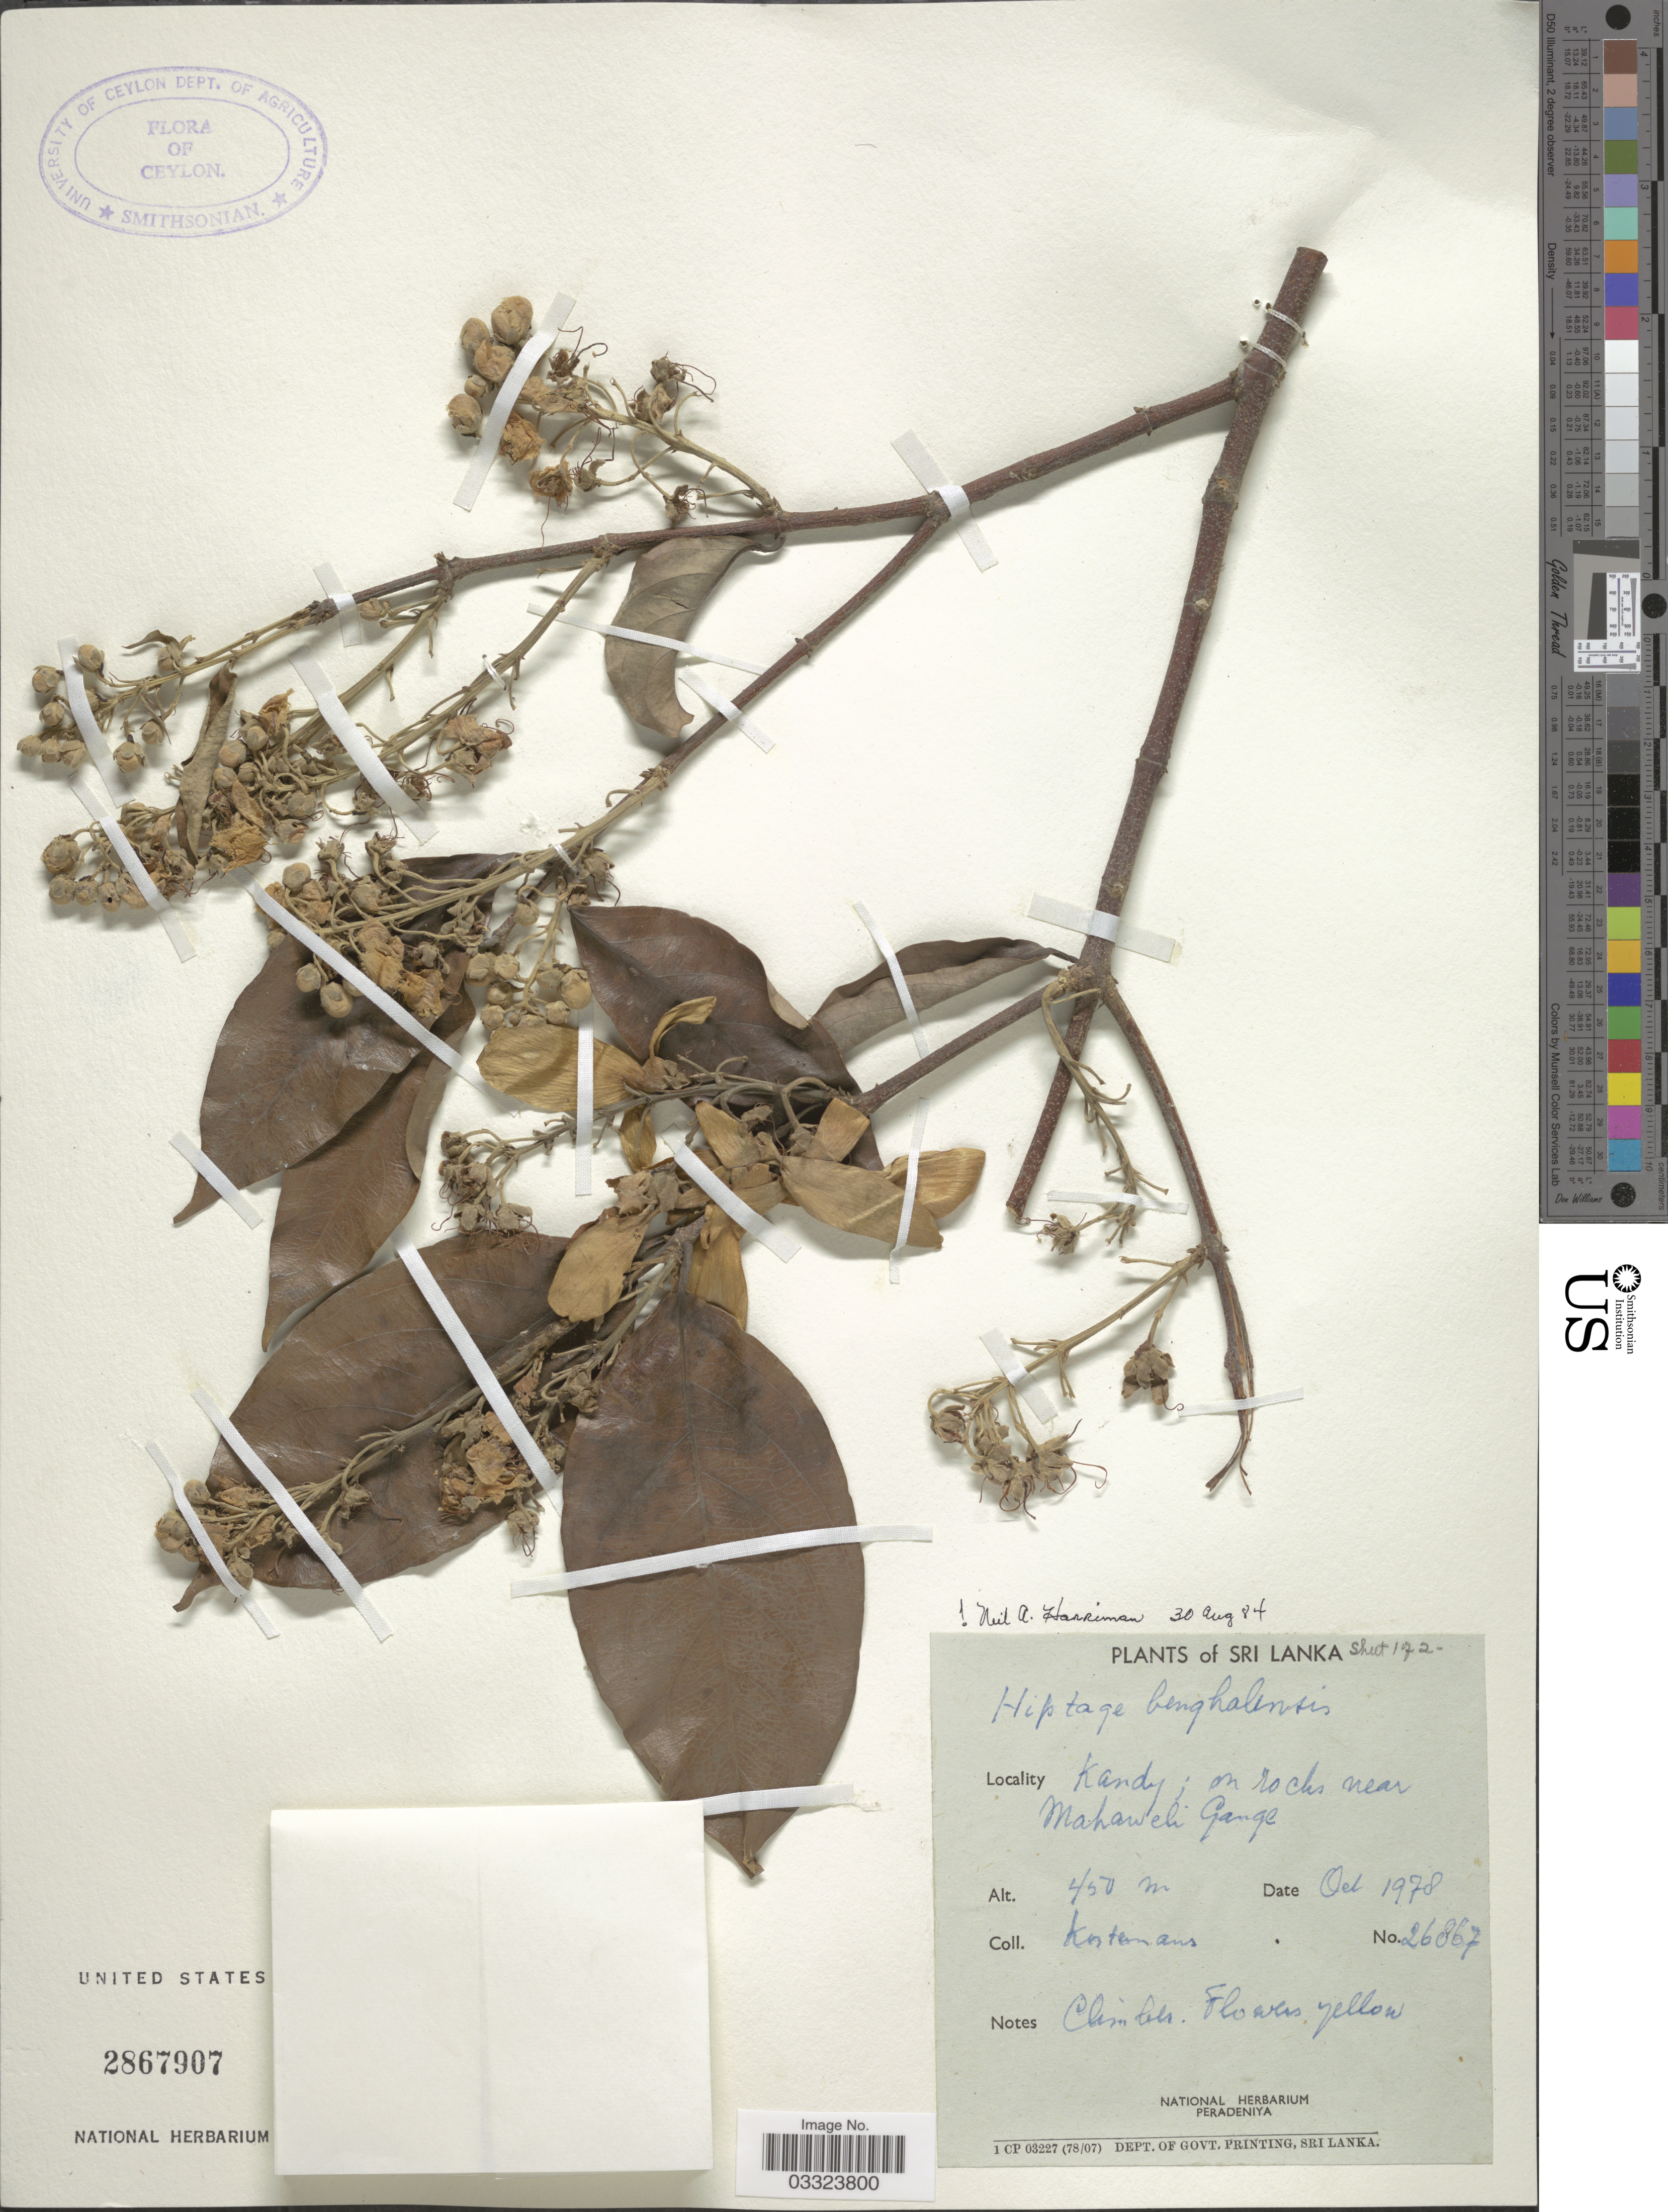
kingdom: Plantae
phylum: Tracheophyta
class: Magnoliopsida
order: Malpighiales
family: Malpighiaceae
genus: Hiptage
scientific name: Hiptage benghalensis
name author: (L.) Kurz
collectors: Kostermans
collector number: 26867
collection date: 1978-10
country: Sri Lanka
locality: Kandy; on rocks near Mahaweli Ganga.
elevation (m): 450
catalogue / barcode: US 2867907